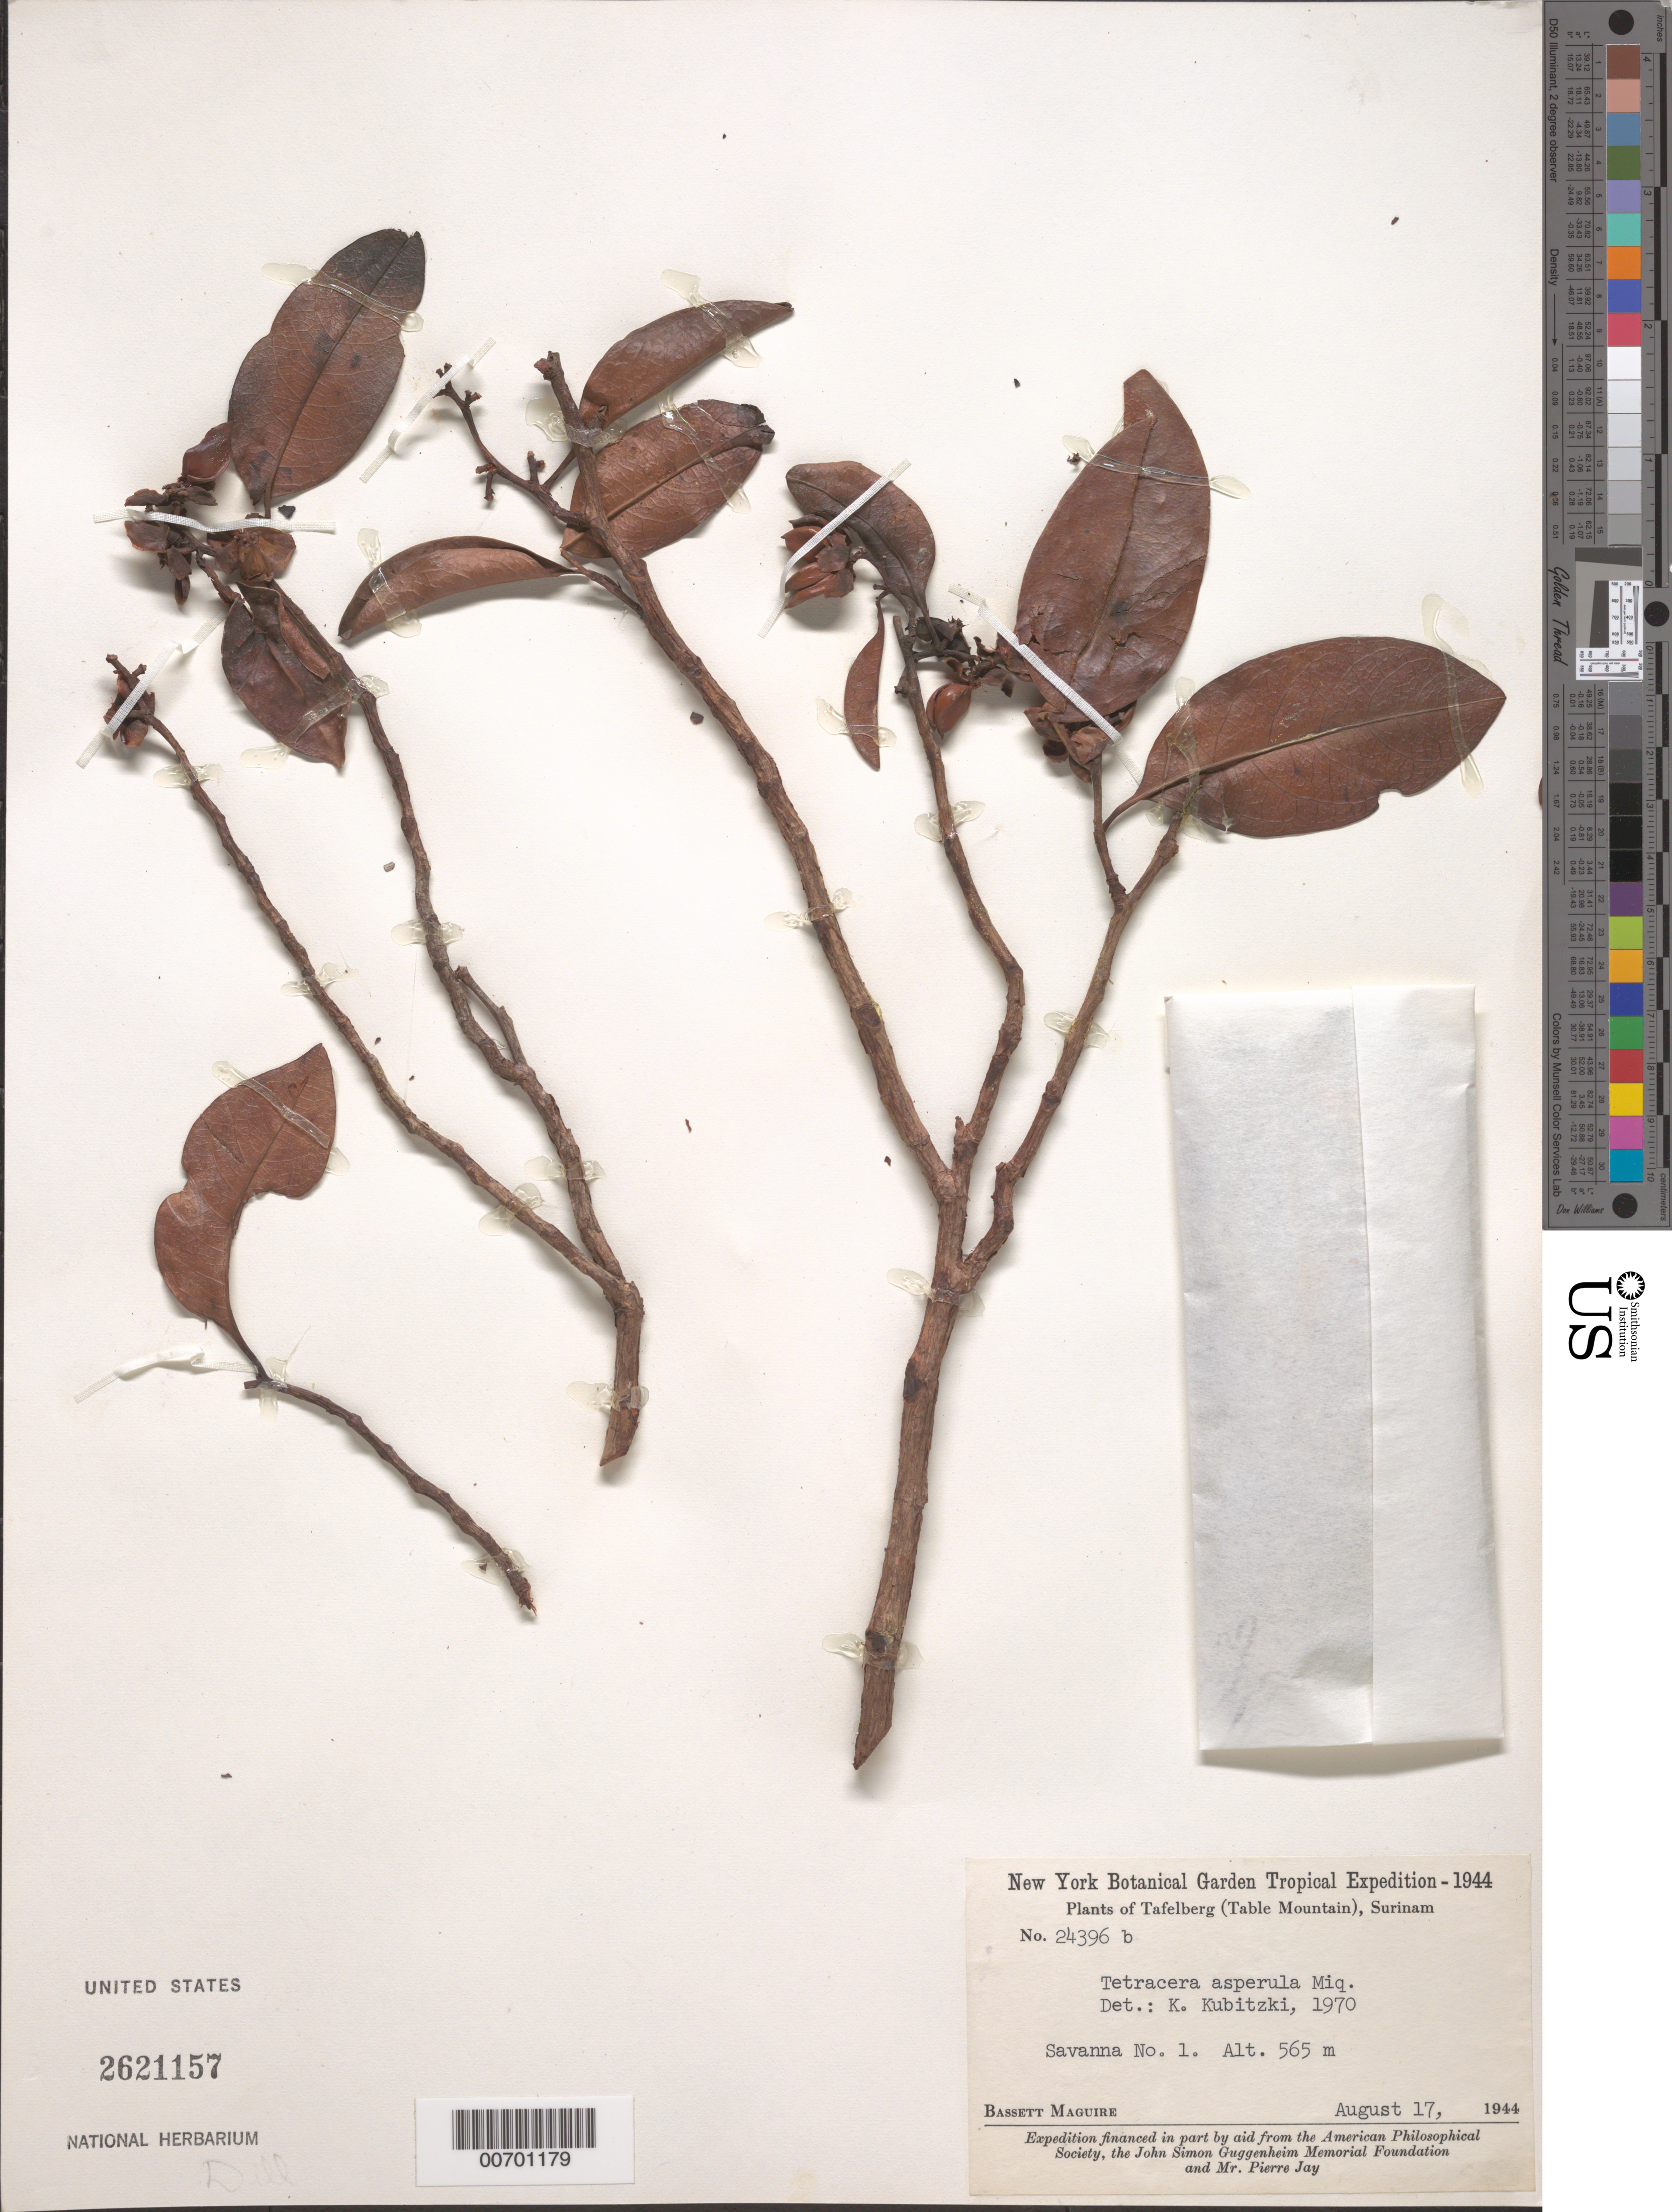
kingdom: Plantae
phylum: Tracheophyta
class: Magnoliopsida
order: Dilleniales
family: Dilleniaceae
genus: Tetracera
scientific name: Tetracera asperula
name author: Miq.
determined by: Kubitzki, Klaus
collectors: B. Maguire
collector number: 24396 b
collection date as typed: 17-Aug-44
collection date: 1944-08-17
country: Suriname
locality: Tafelberg (Table Mountain), Savanna I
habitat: Savanna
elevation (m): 565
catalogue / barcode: US 2621157